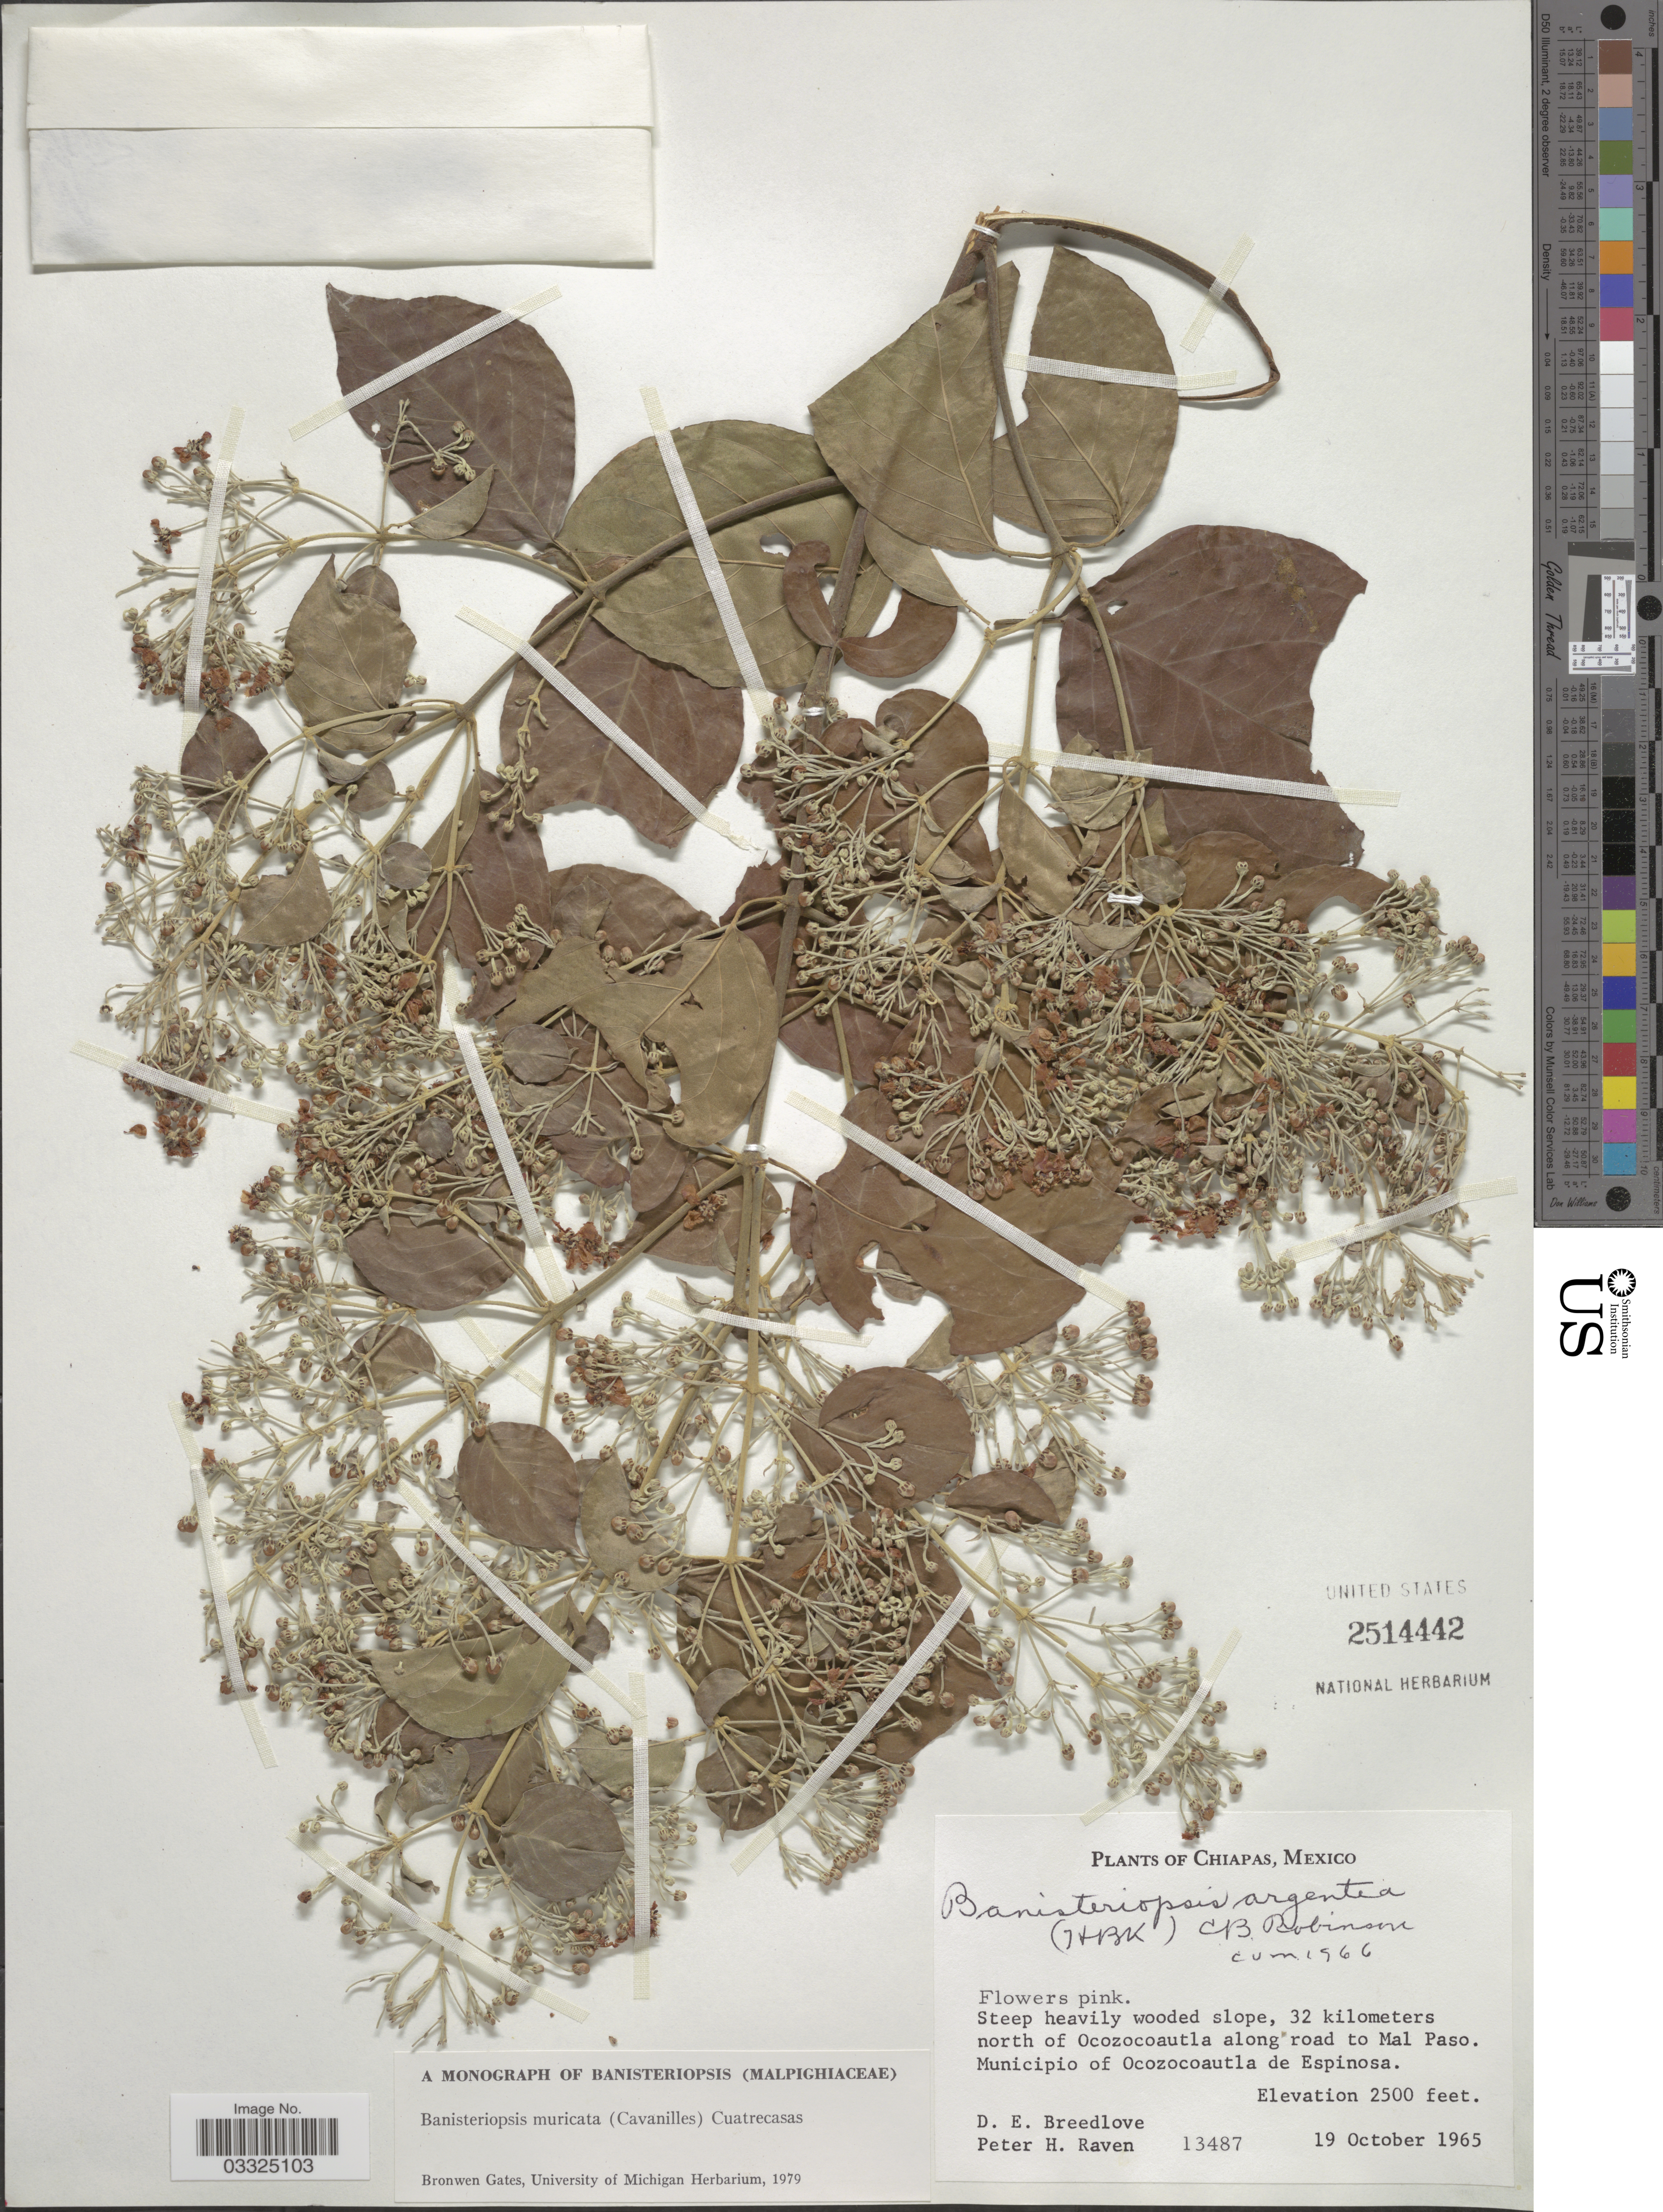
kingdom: Plantae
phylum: Tracheophyta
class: Magnoliopsida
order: Malpighiales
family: Malpighiaceae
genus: Banisteriopsis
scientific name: Banisteriopsis muricata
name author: (Cav.) Cuatrec.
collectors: D. E. Breedlove & P. Raven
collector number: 13487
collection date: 1965-10-19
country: Mexico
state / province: Chiapas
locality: Steep heavily wooded slope, 32 kilometers north of Ocozocoautla along road to Mal Paso. Municipio of Ocozocoautla de Espinosa.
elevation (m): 762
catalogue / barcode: US 2514442